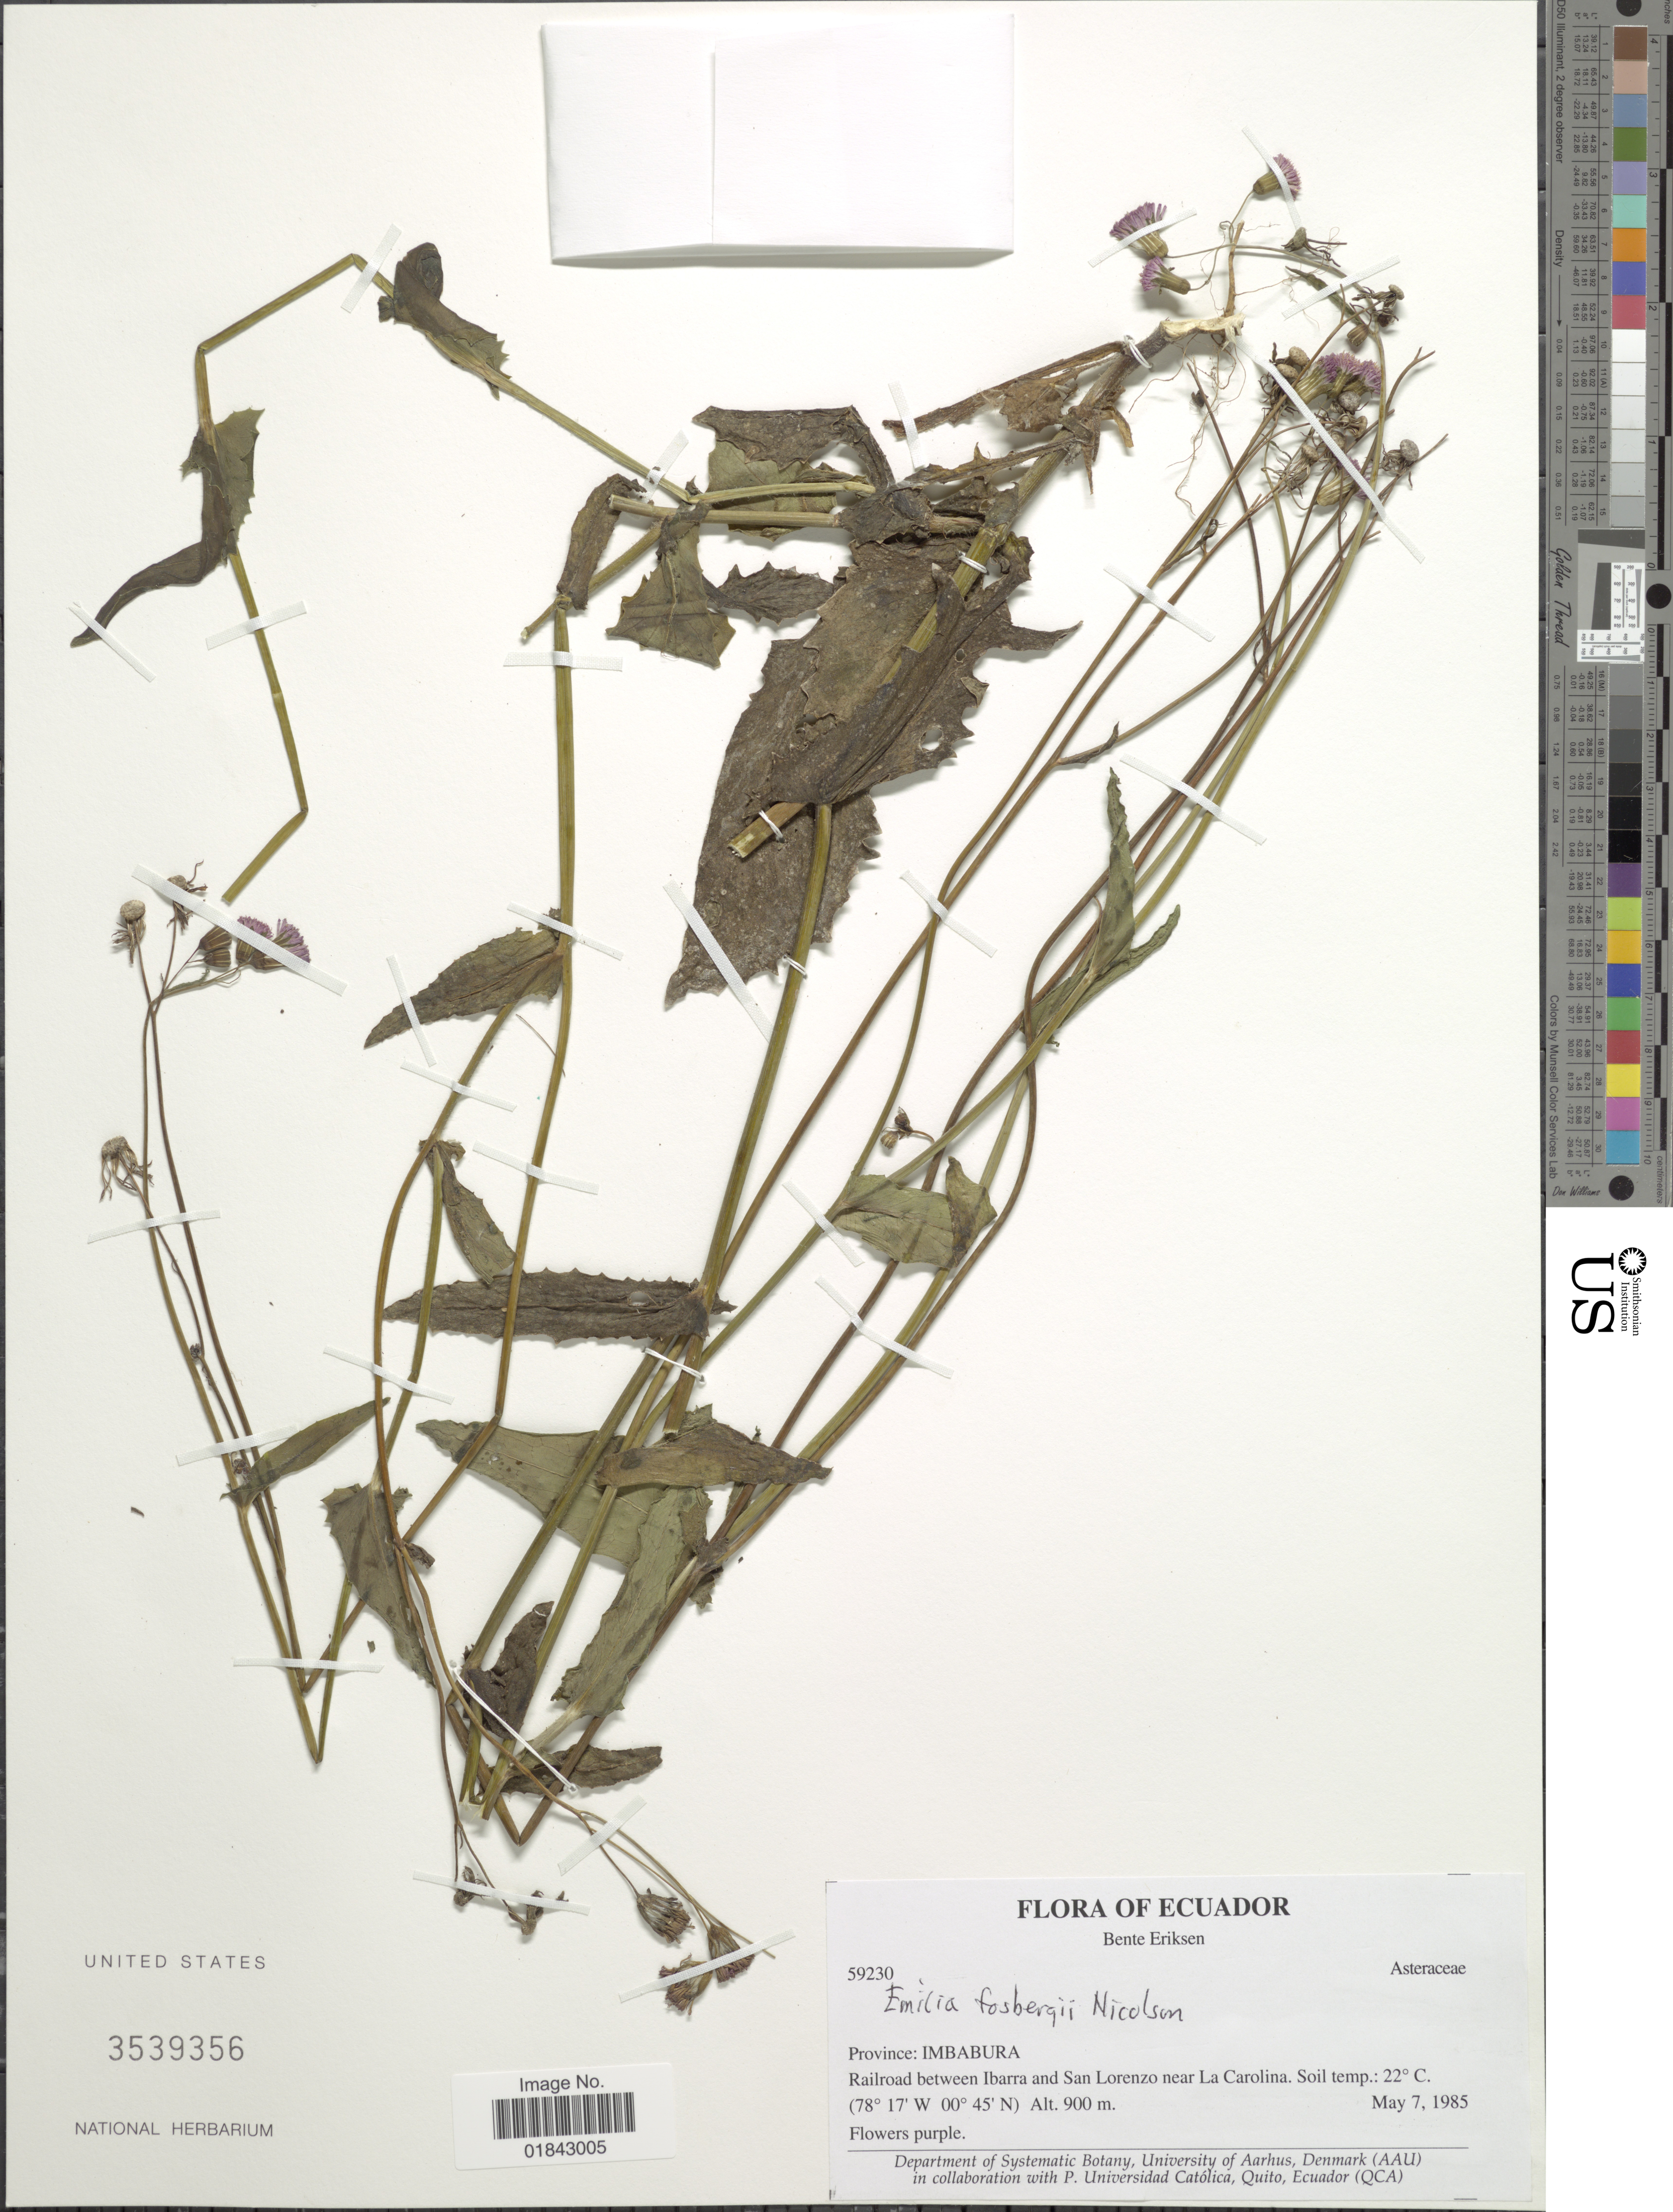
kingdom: Plantae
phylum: Tracheophyta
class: Magnoliopsida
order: Asterales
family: Asteraceae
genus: Emilia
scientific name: Emilia fosbergii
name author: Nicolson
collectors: B. Eriksen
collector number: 59230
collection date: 1985-05-07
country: Ecuador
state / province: Imbabura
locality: Railroad between Ibarra and San Lorenzo near La Carolina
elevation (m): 900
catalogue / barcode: US 3539356